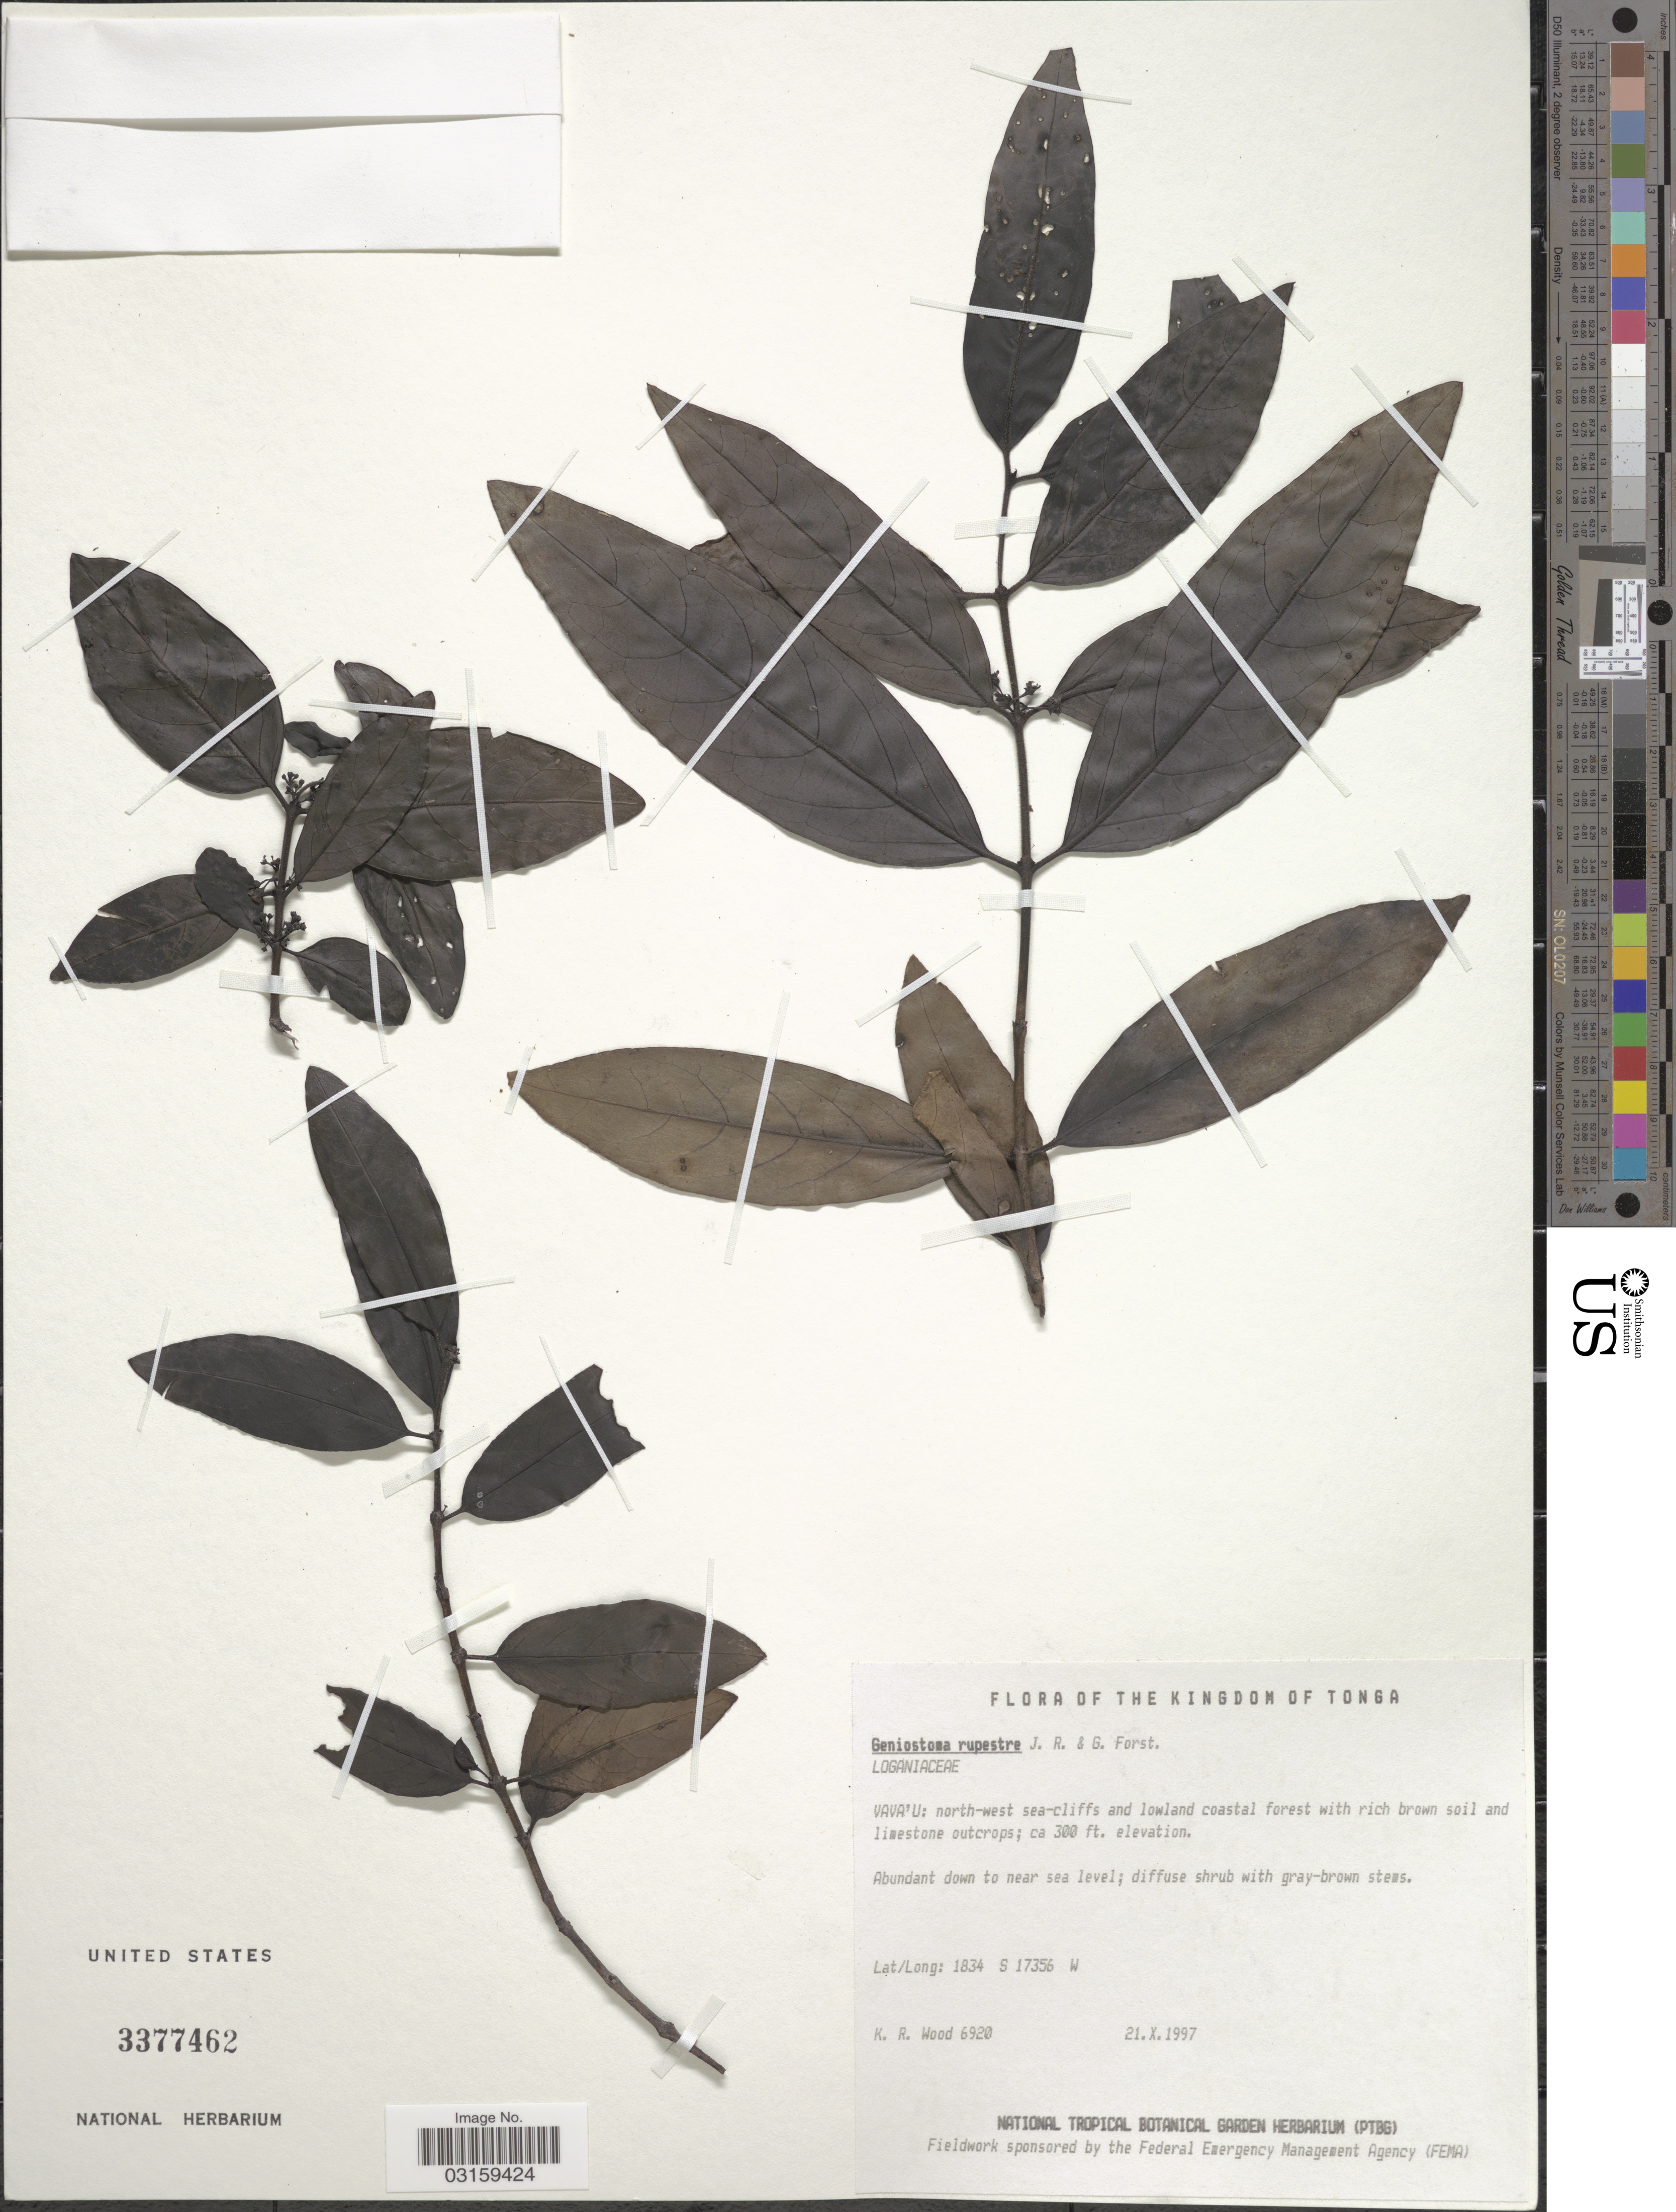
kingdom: Plantae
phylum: Tracheophyta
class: Magnoliopsida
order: Gentianales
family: Loganiaceae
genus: Geniostoma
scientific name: Geniostoma rupestre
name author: J.R. Forst. & G. Forst.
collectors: K. R. Wood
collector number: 690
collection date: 1997-10-21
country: Tonga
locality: The Kingdom of Tonga. Vava'u: north-west sea-cliffs and lowland coastal forest.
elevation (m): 91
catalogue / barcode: US 3377462